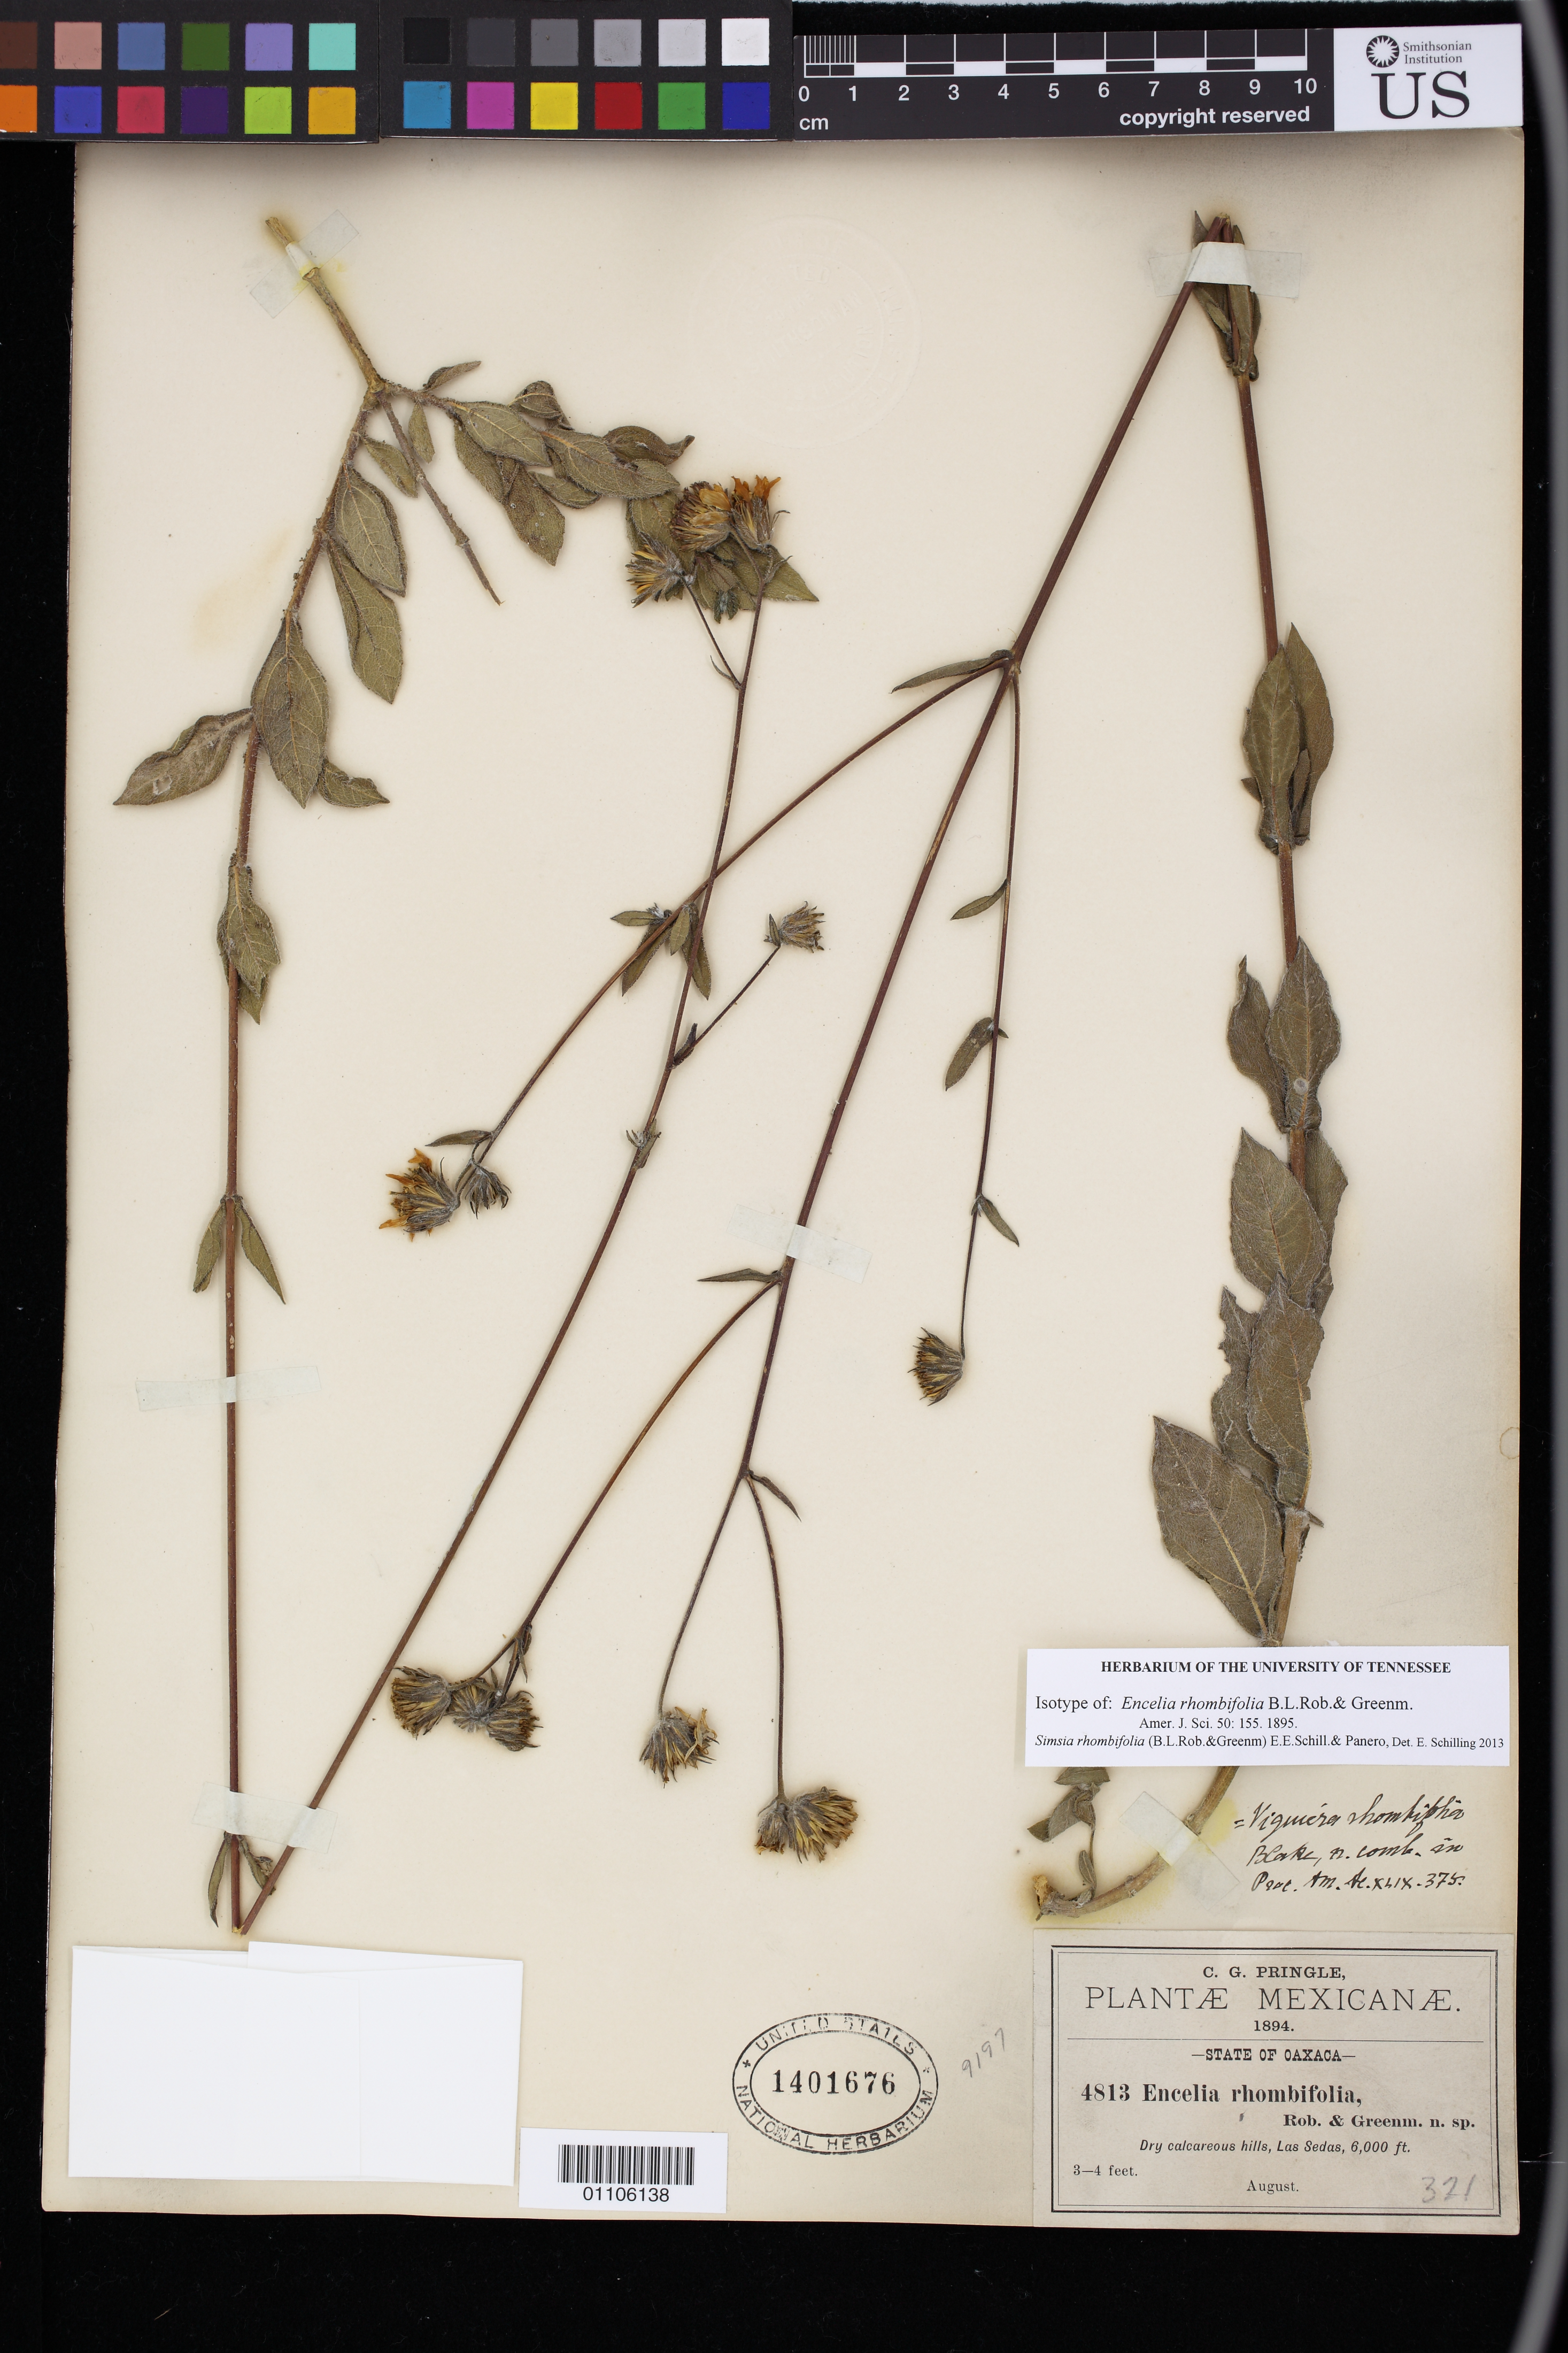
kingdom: Plantae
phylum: Tracheophyta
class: Magnoliopsida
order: Asterales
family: Asteraceae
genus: Encelia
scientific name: Encelia rhombifolia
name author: B.L. Rob. & Greenm.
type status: Isotype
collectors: C. G. Pringle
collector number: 4813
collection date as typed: Aug 1894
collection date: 1894-08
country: Mexico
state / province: Oaxaca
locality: Las Sedas.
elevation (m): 1829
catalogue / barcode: US 1401676